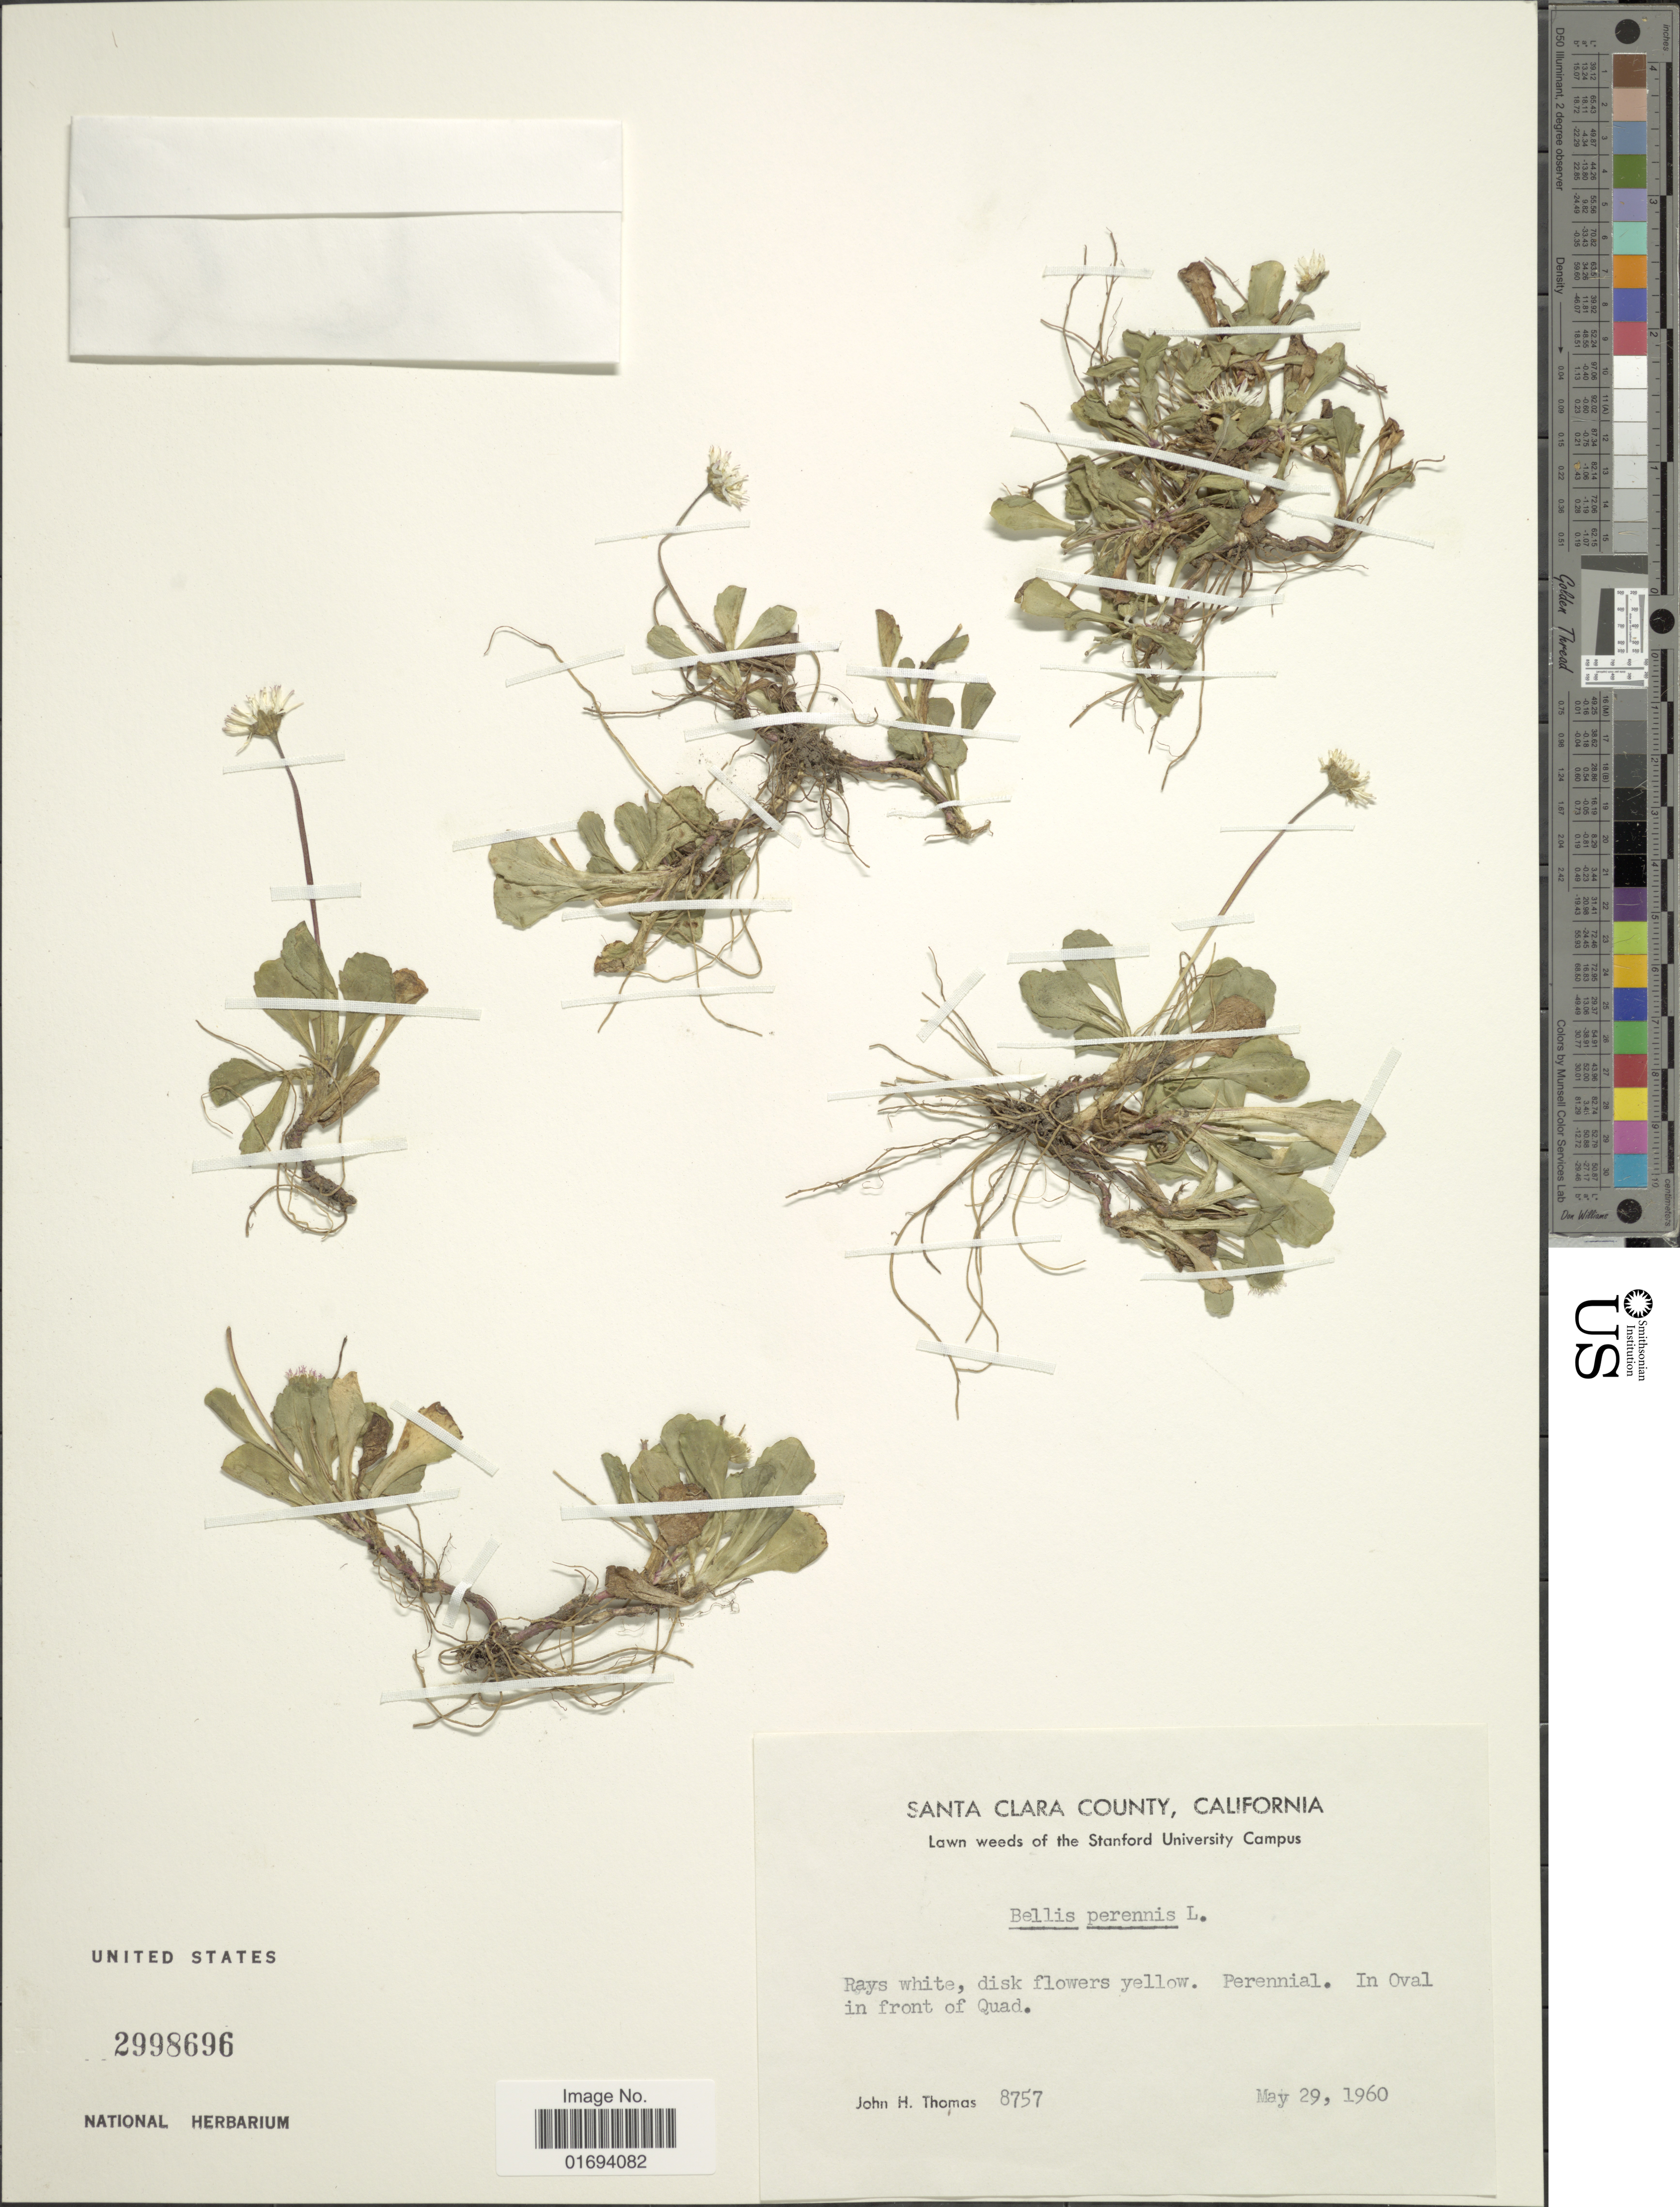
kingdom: Plantae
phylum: Tracheophyta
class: Magnoliopsida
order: Asterales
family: Asteraceae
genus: Bellis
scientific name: Bellis perennis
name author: L.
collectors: J. H. Thomas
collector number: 8757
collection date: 1960-05-29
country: United States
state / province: California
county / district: Santa Clara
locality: Santa Clara County, California. Lawn weeds of the Stanford University Campus. Perennial. In Oval in front of Quad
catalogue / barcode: US 2998696